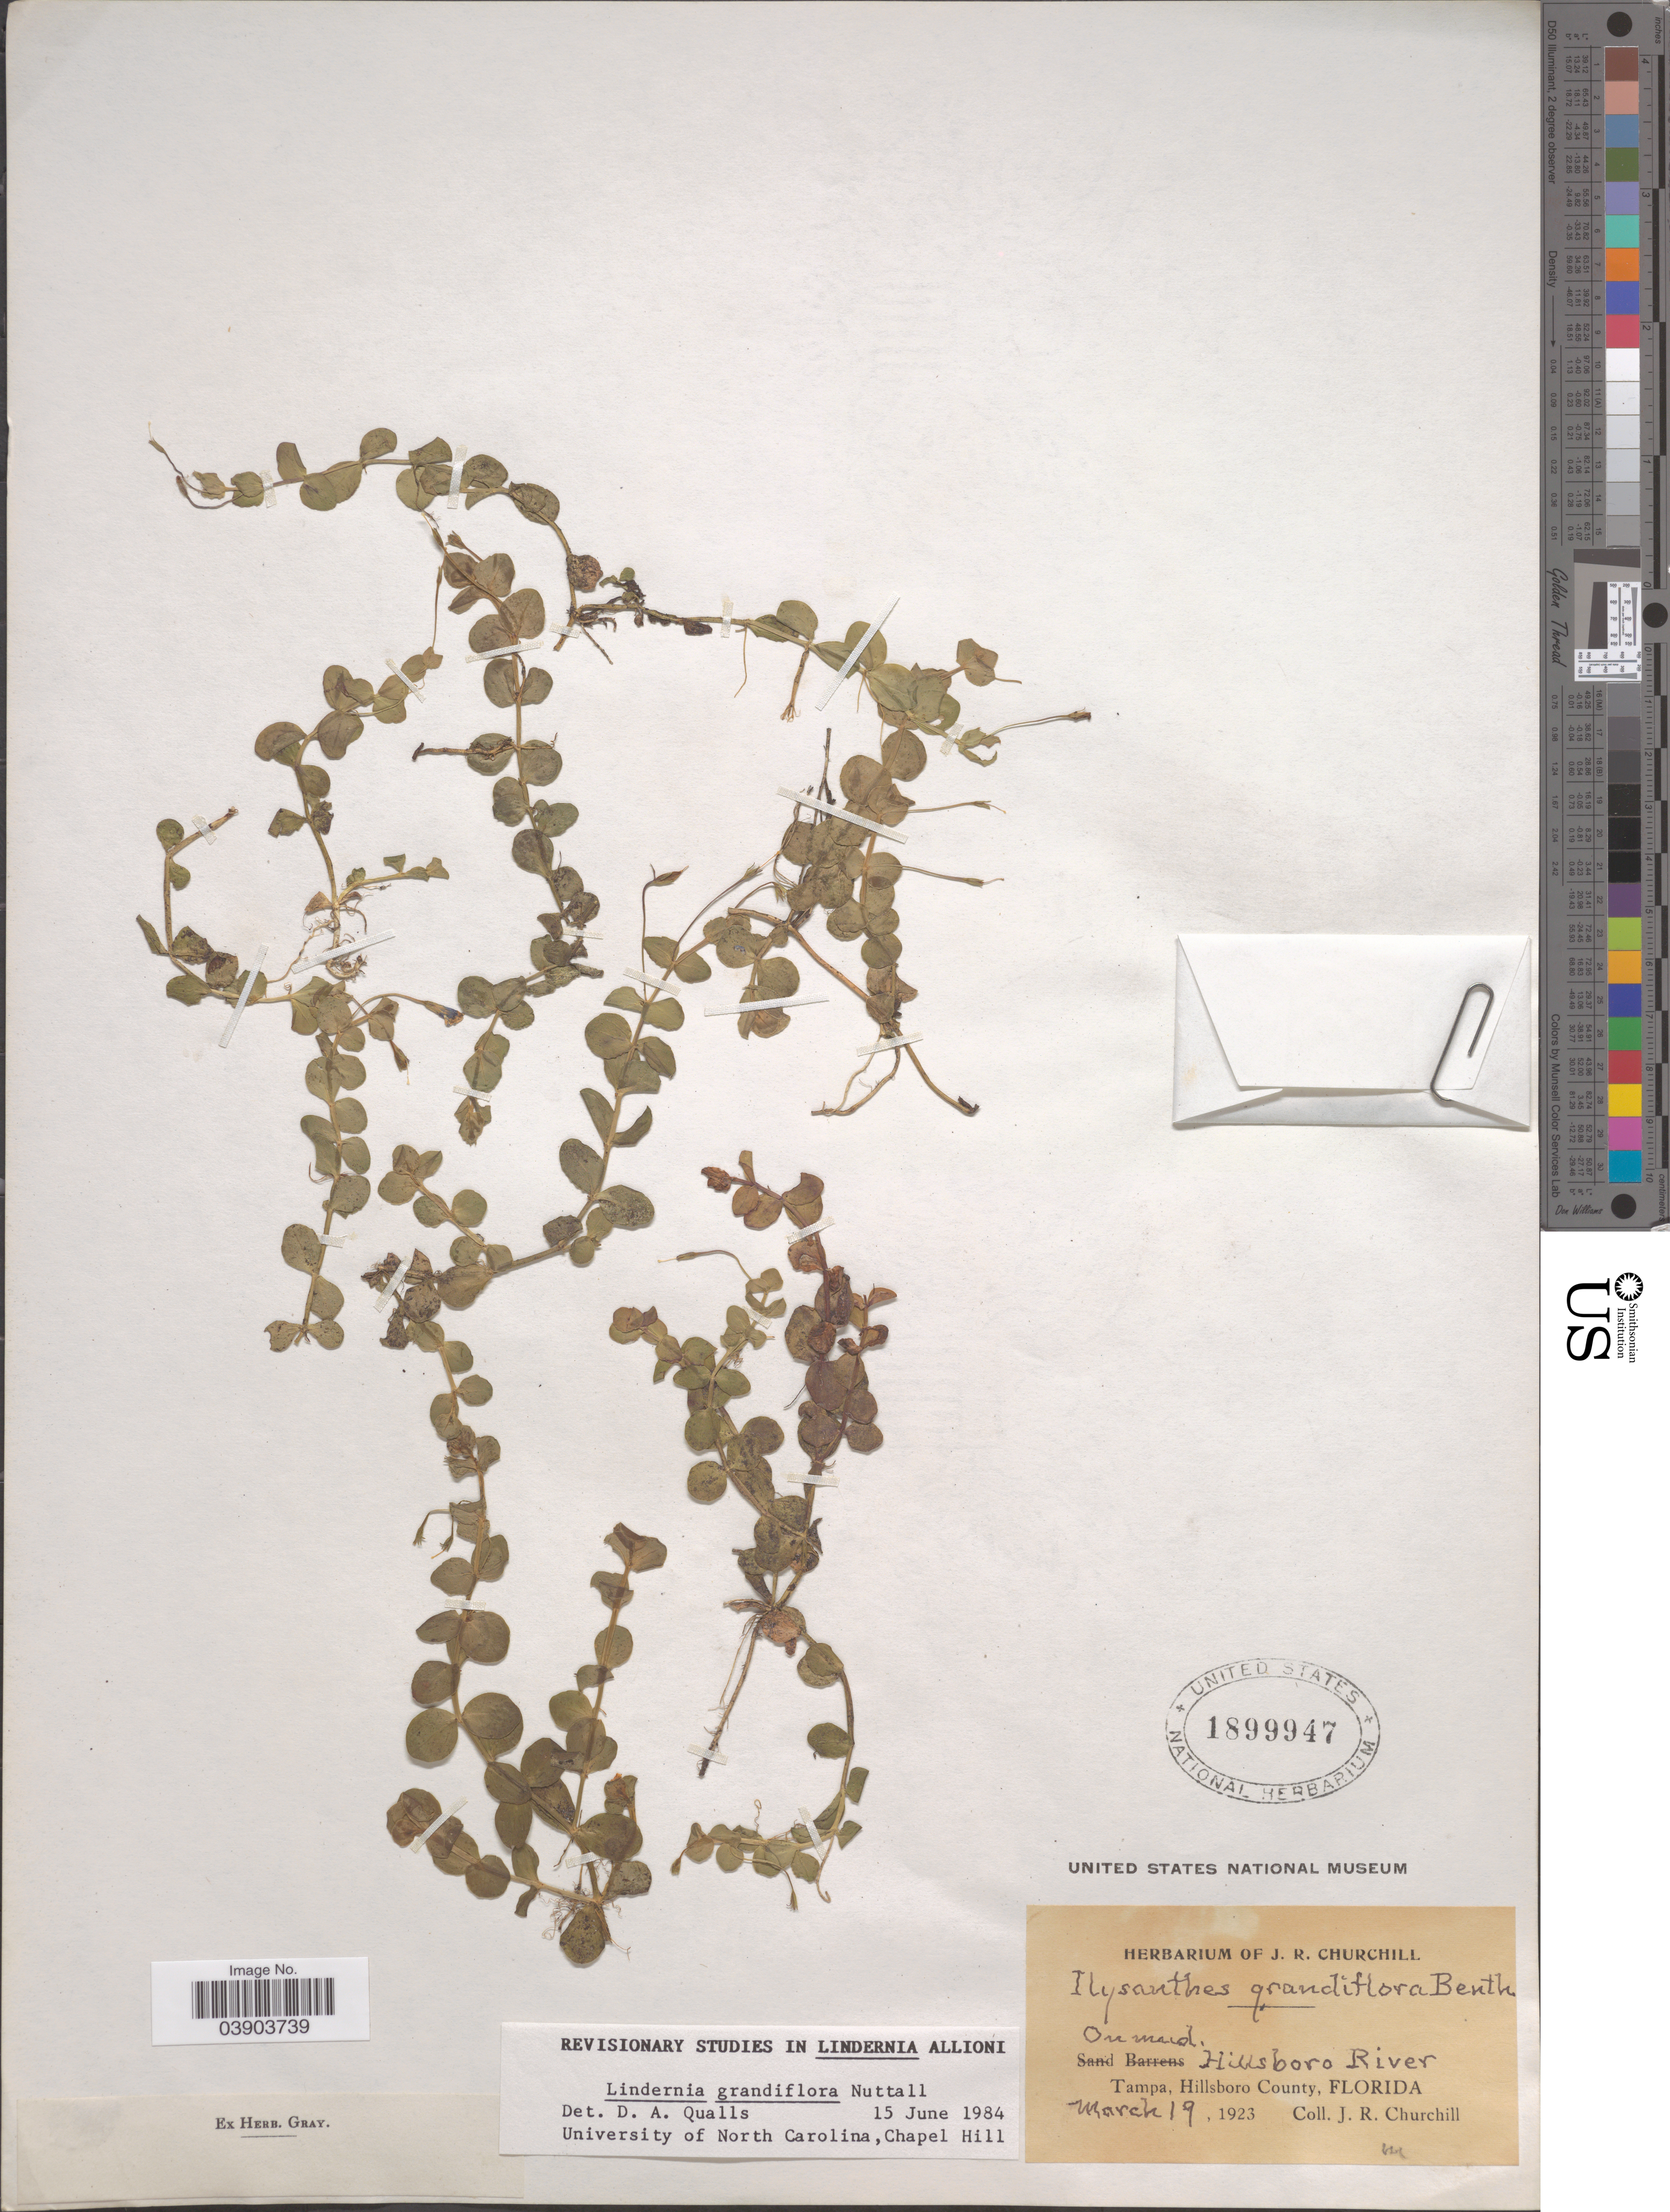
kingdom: Plantae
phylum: Tracheophyta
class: Magnoliopsida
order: Lamiales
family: Linderniaceae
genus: Lindernia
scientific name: Lindernia grandiflora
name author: Nutt.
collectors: J. Churchill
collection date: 1923-03-19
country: United States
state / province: Florida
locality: On mud Hillsboro River. Tampa, Hillsboro County.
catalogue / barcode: US 1899947